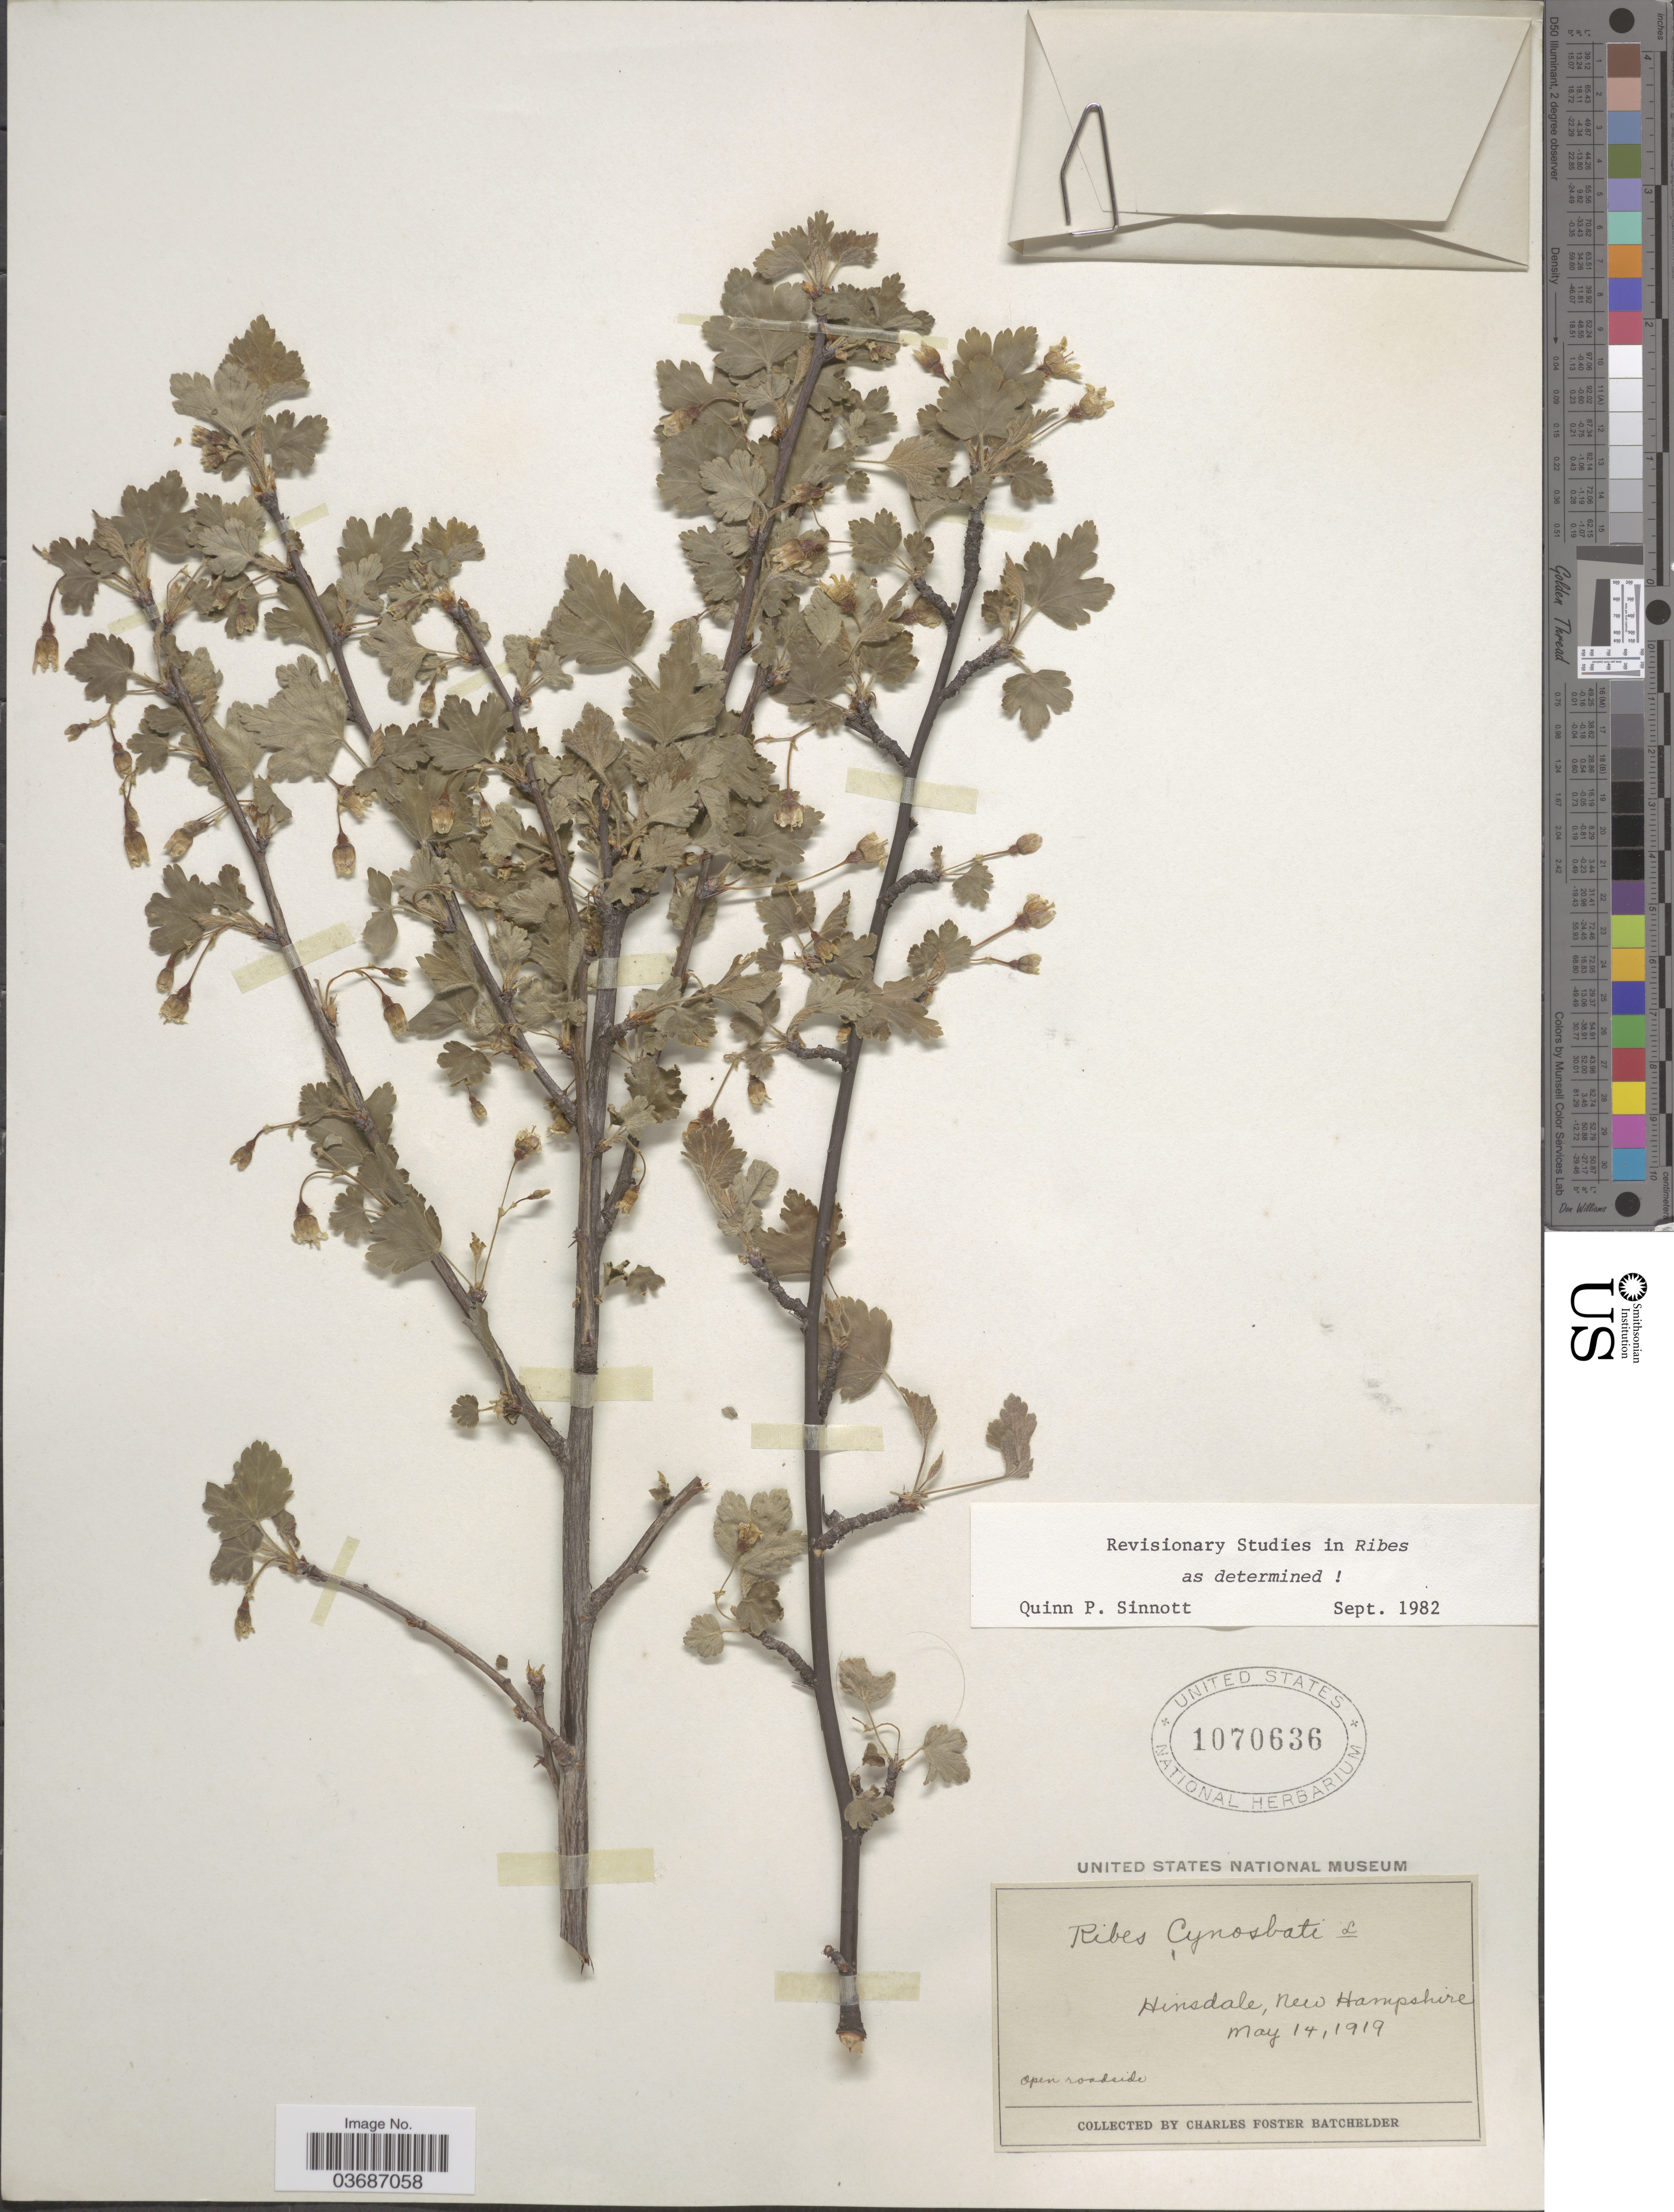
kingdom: Plantae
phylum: Tracheophyta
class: Magnoliopsida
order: Saxifragales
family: Grossulariaceae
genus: Ribes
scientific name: Ribes cynosbati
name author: L.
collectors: C. Batchelder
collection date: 1919-05-14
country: United States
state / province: New Hampshire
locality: Hinsdale.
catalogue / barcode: US 1070636